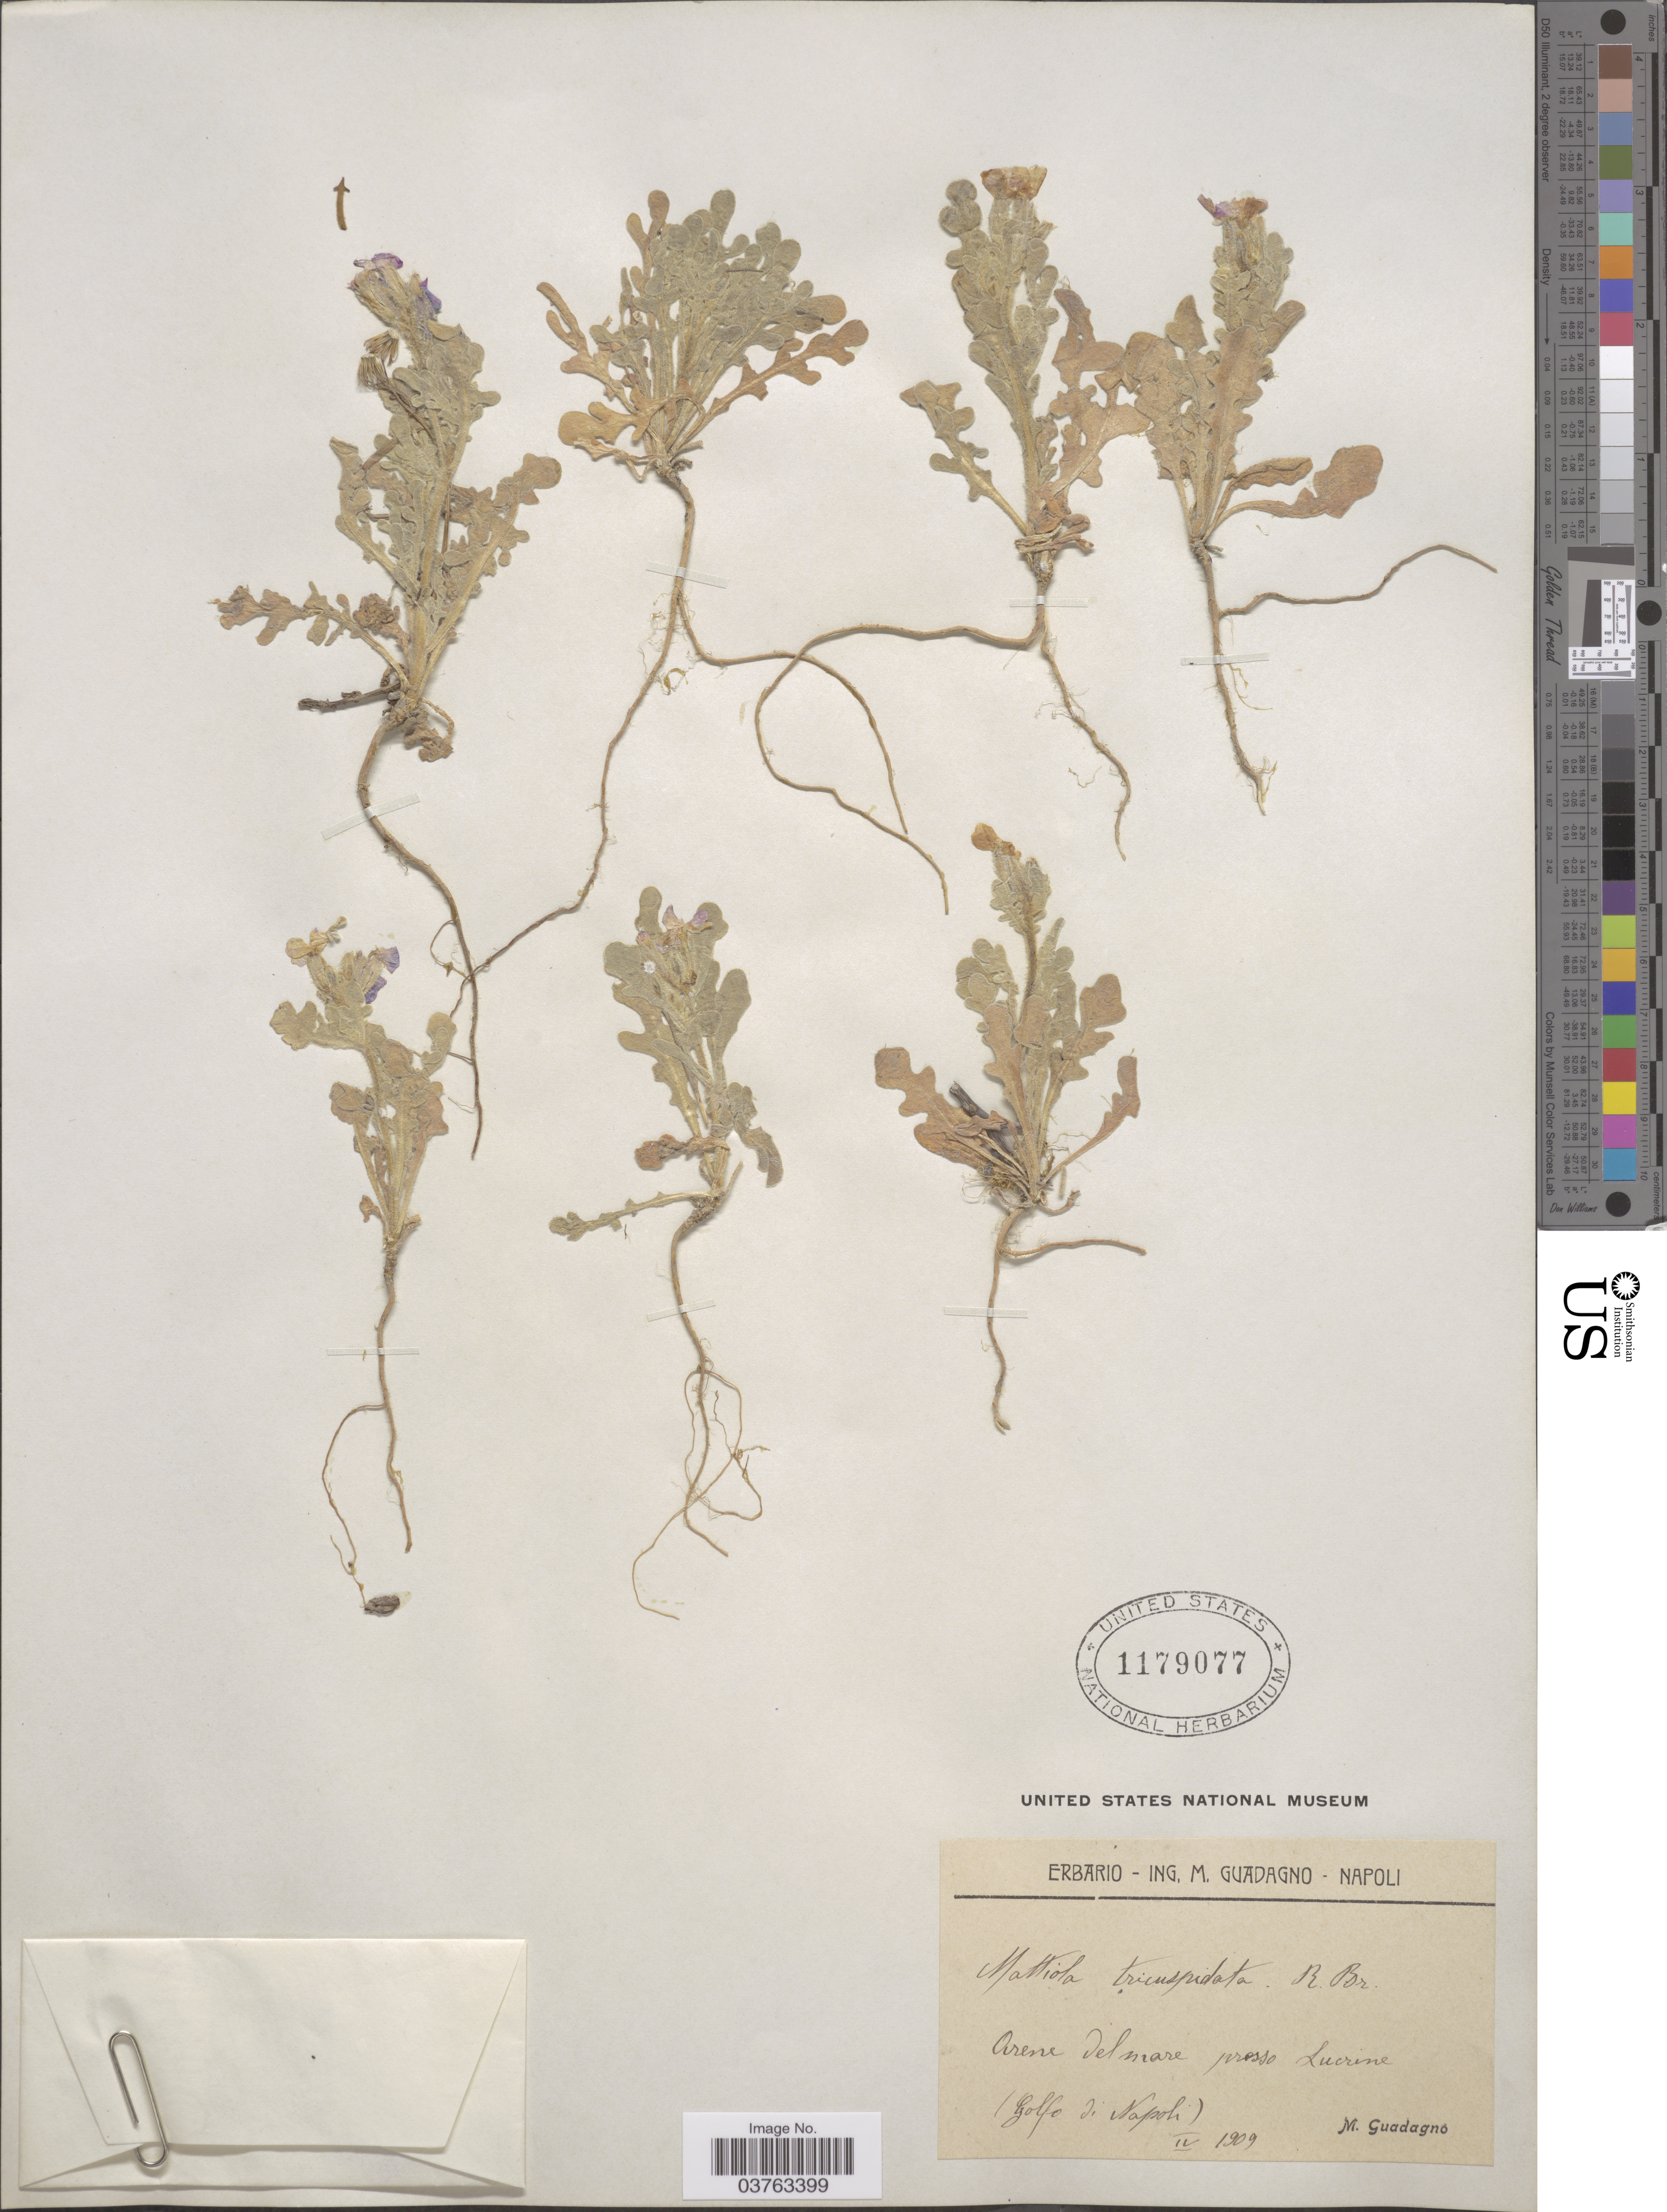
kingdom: Plantae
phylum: Tracheophyta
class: Magnoliopsida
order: Brassicales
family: Brassicaceae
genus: Matthiola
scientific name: Matthiola tricuspidata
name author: (L.) W.T. Aiton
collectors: M. Guadagno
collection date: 1909-04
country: Italy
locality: Arene del mare presso Lucrine (Golfo di Napoli).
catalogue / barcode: US 1179077